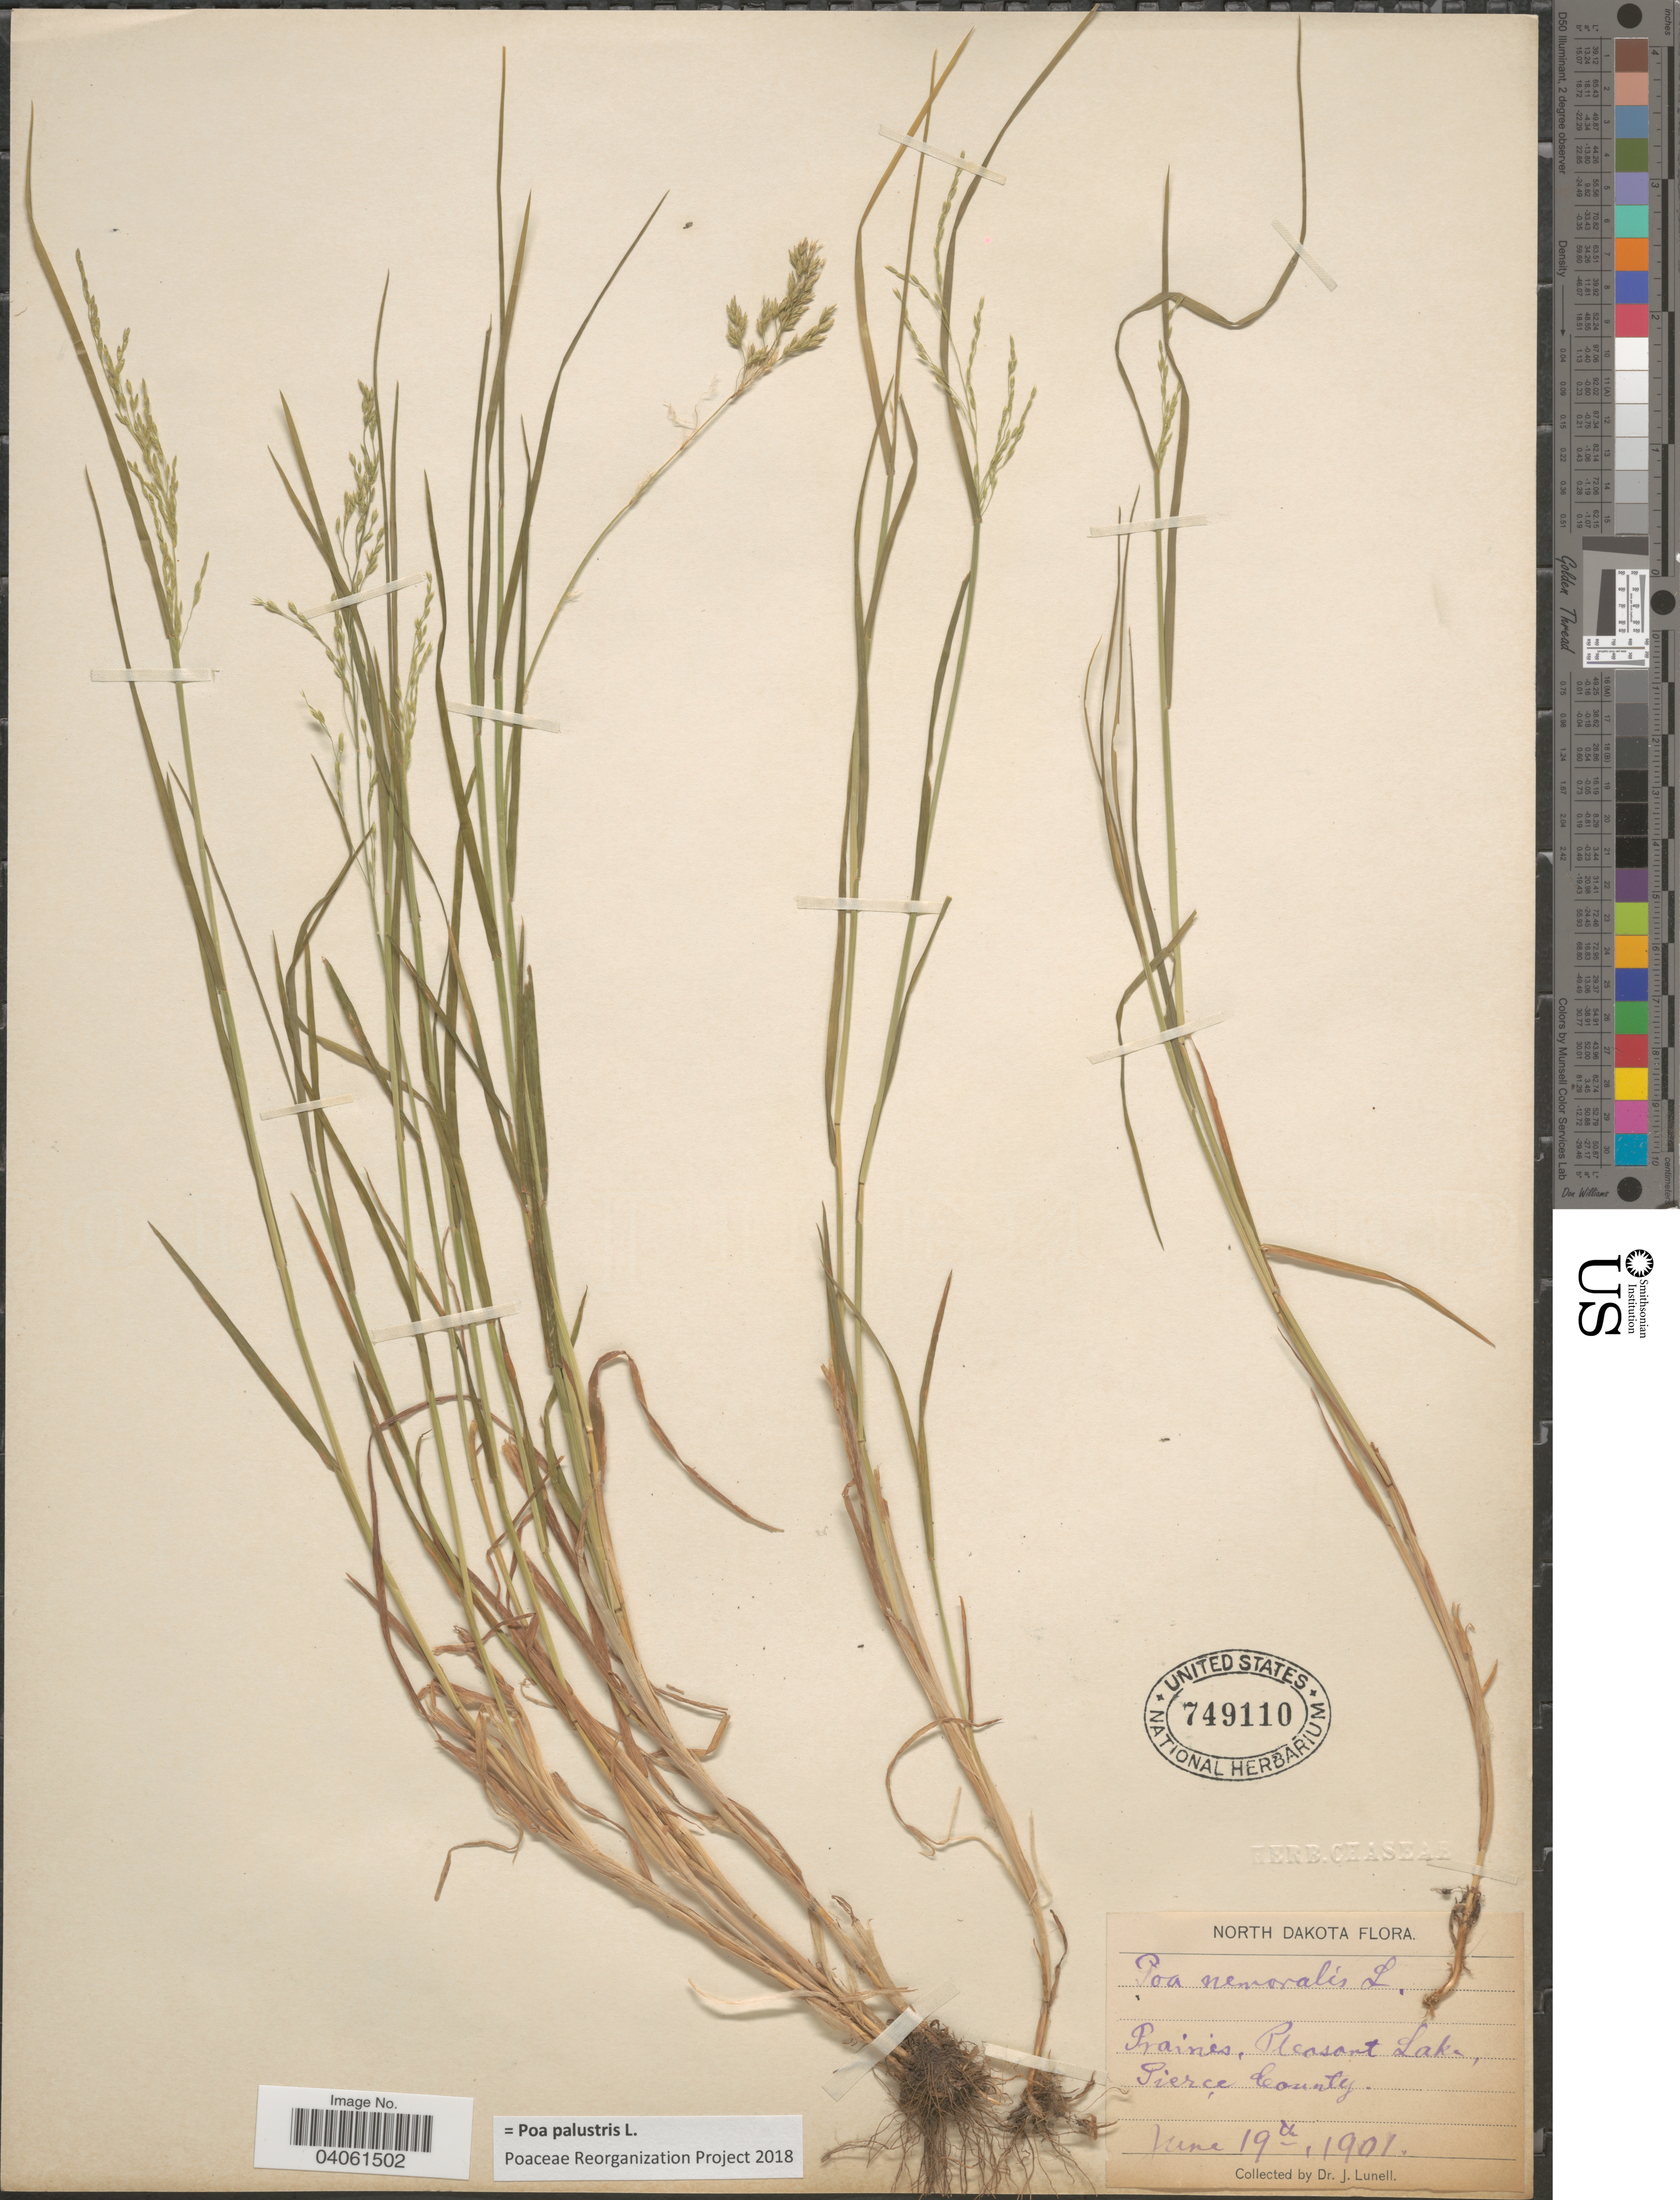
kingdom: Plantae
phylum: Tracheophyta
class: Liliopsida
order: Poales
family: Poaceae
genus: Poa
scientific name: Poa palustris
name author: L.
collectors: J. Lunell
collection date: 1901-06-19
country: United States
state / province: North Dakota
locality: Prairies, Pleasant Lake, Pierce County.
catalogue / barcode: US 749110